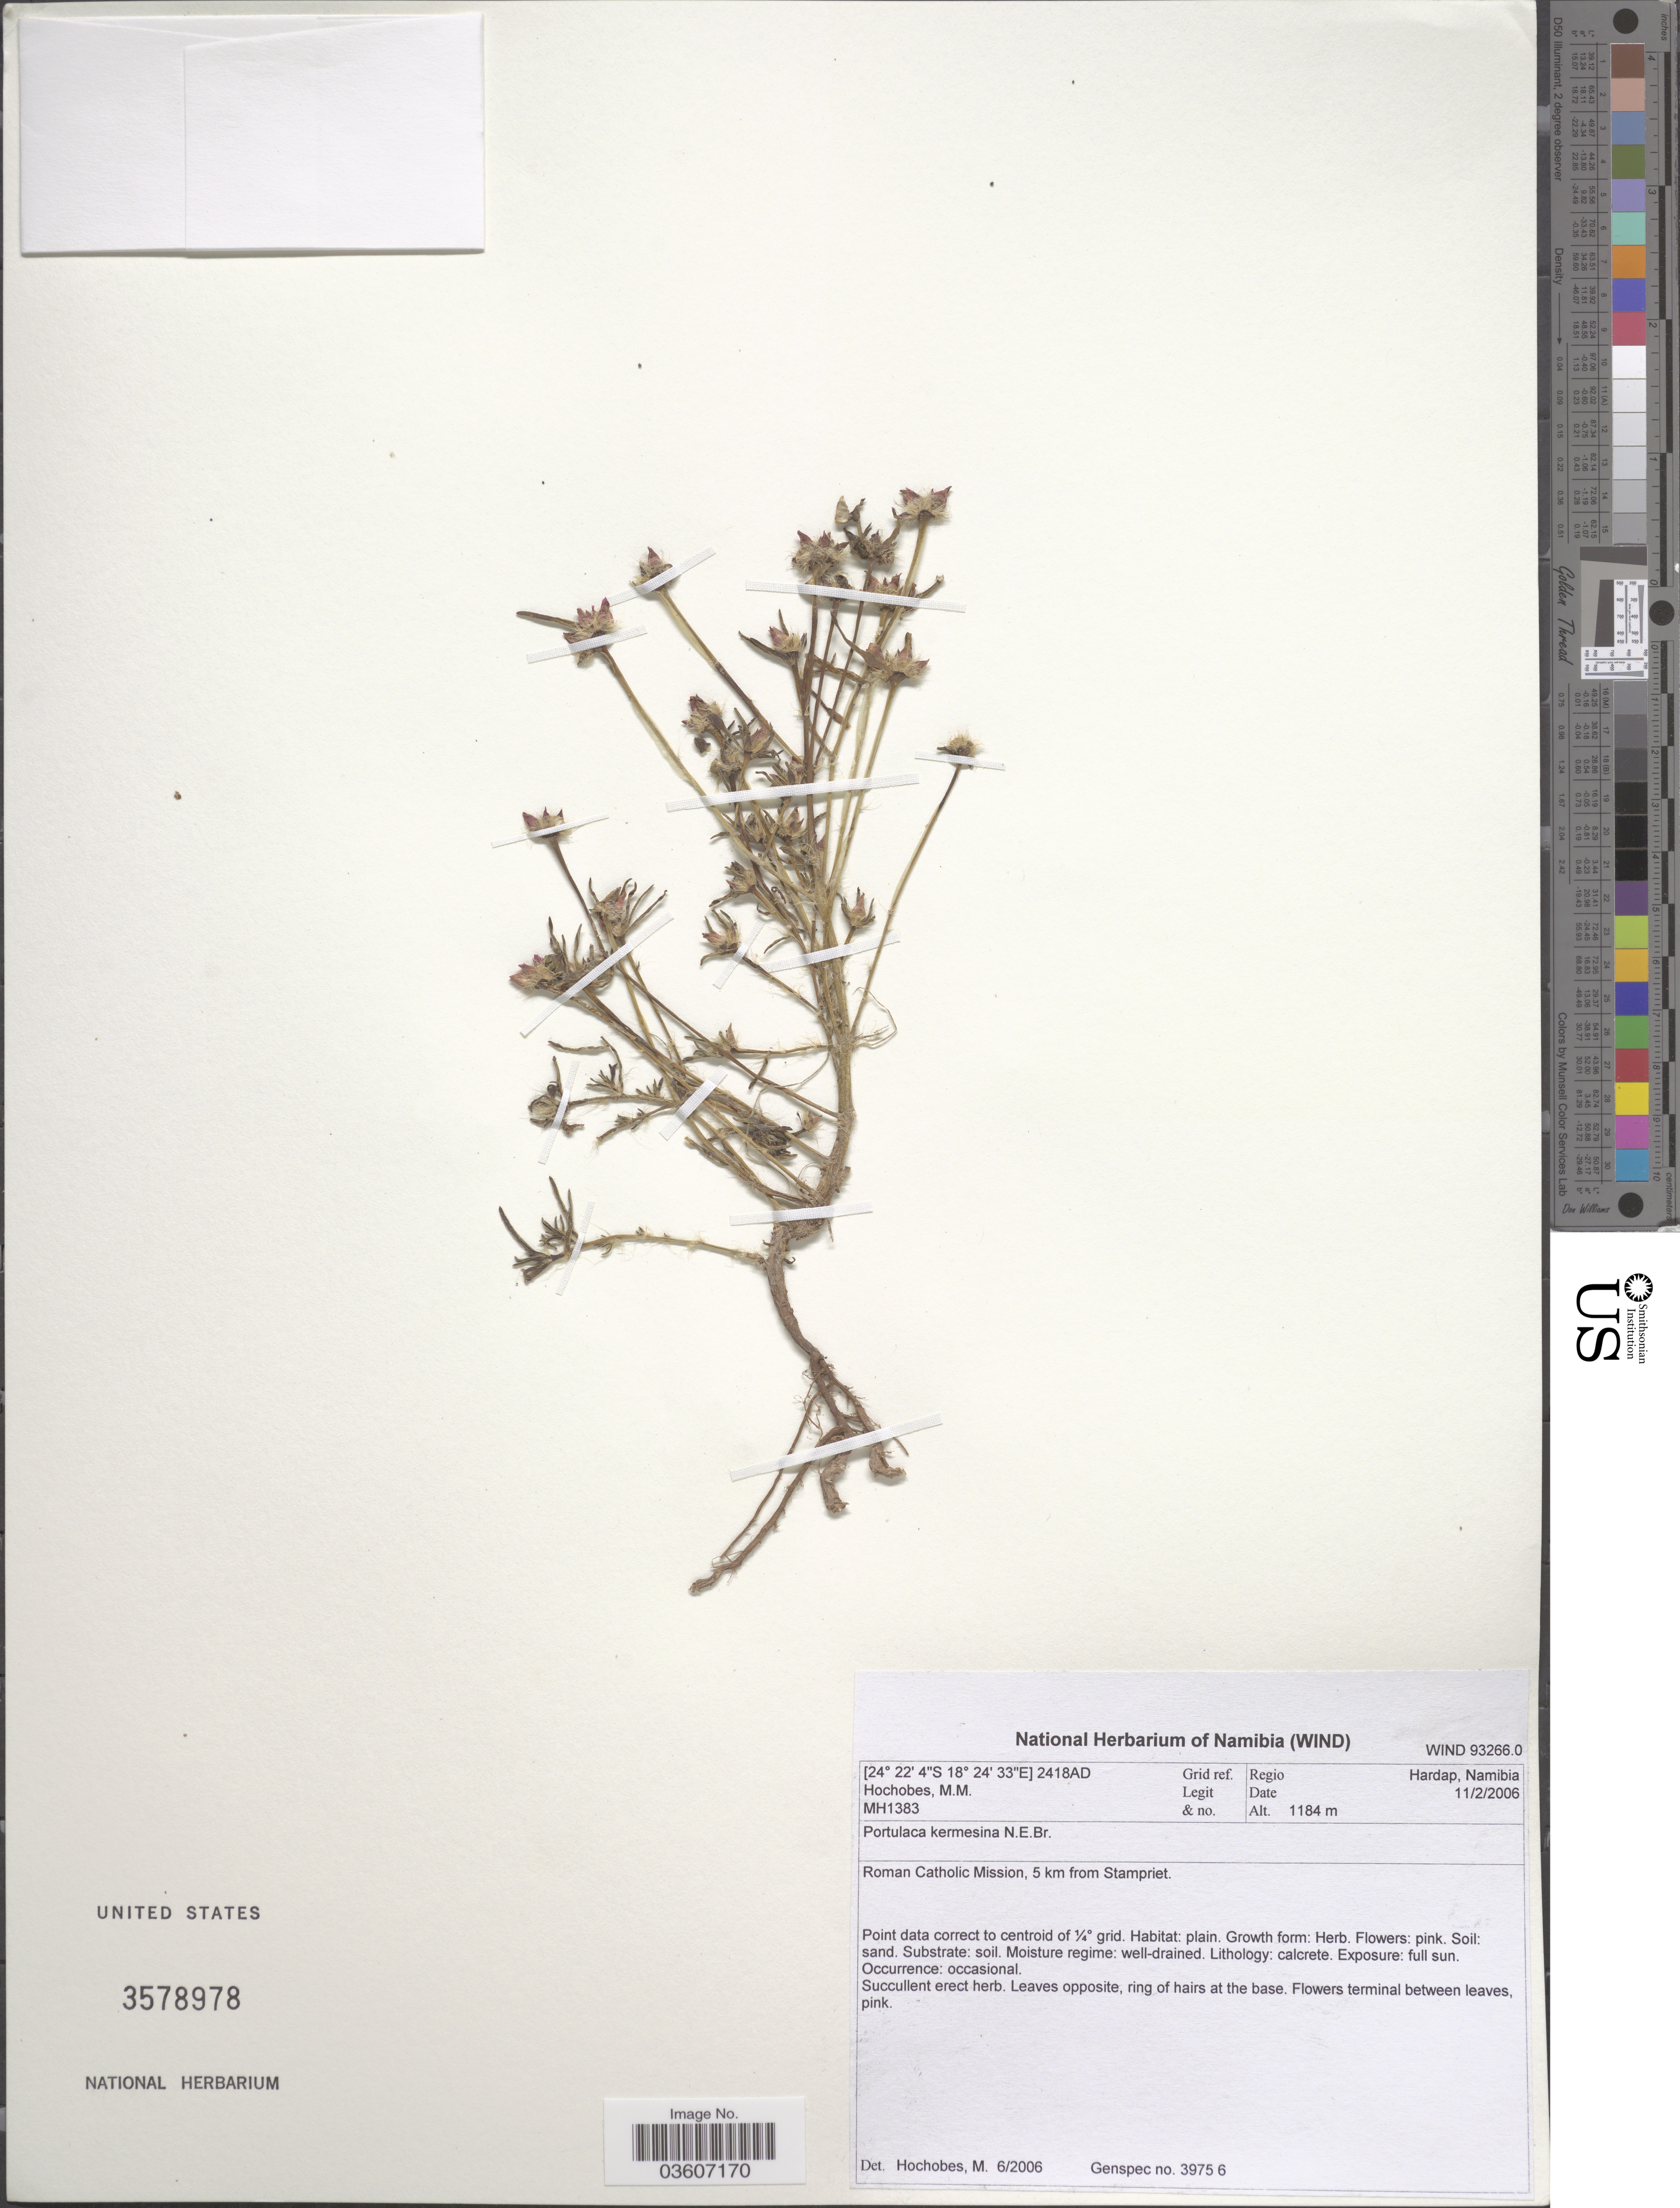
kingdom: Plantae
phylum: Tracheophyta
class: Magnoliopsida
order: Caryophyllales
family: Portulacaceae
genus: Portulaca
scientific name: Portulaca kermesina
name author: N.E. Br.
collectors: M. Hochobes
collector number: MH1383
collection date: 2006-02-11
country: Namibia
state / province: Hardap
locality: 2418AD Grid ref. Regio Hardap. Roman Catholic Mission, 5 km from Stampriet.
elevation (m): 1184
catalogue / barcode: US 3578978